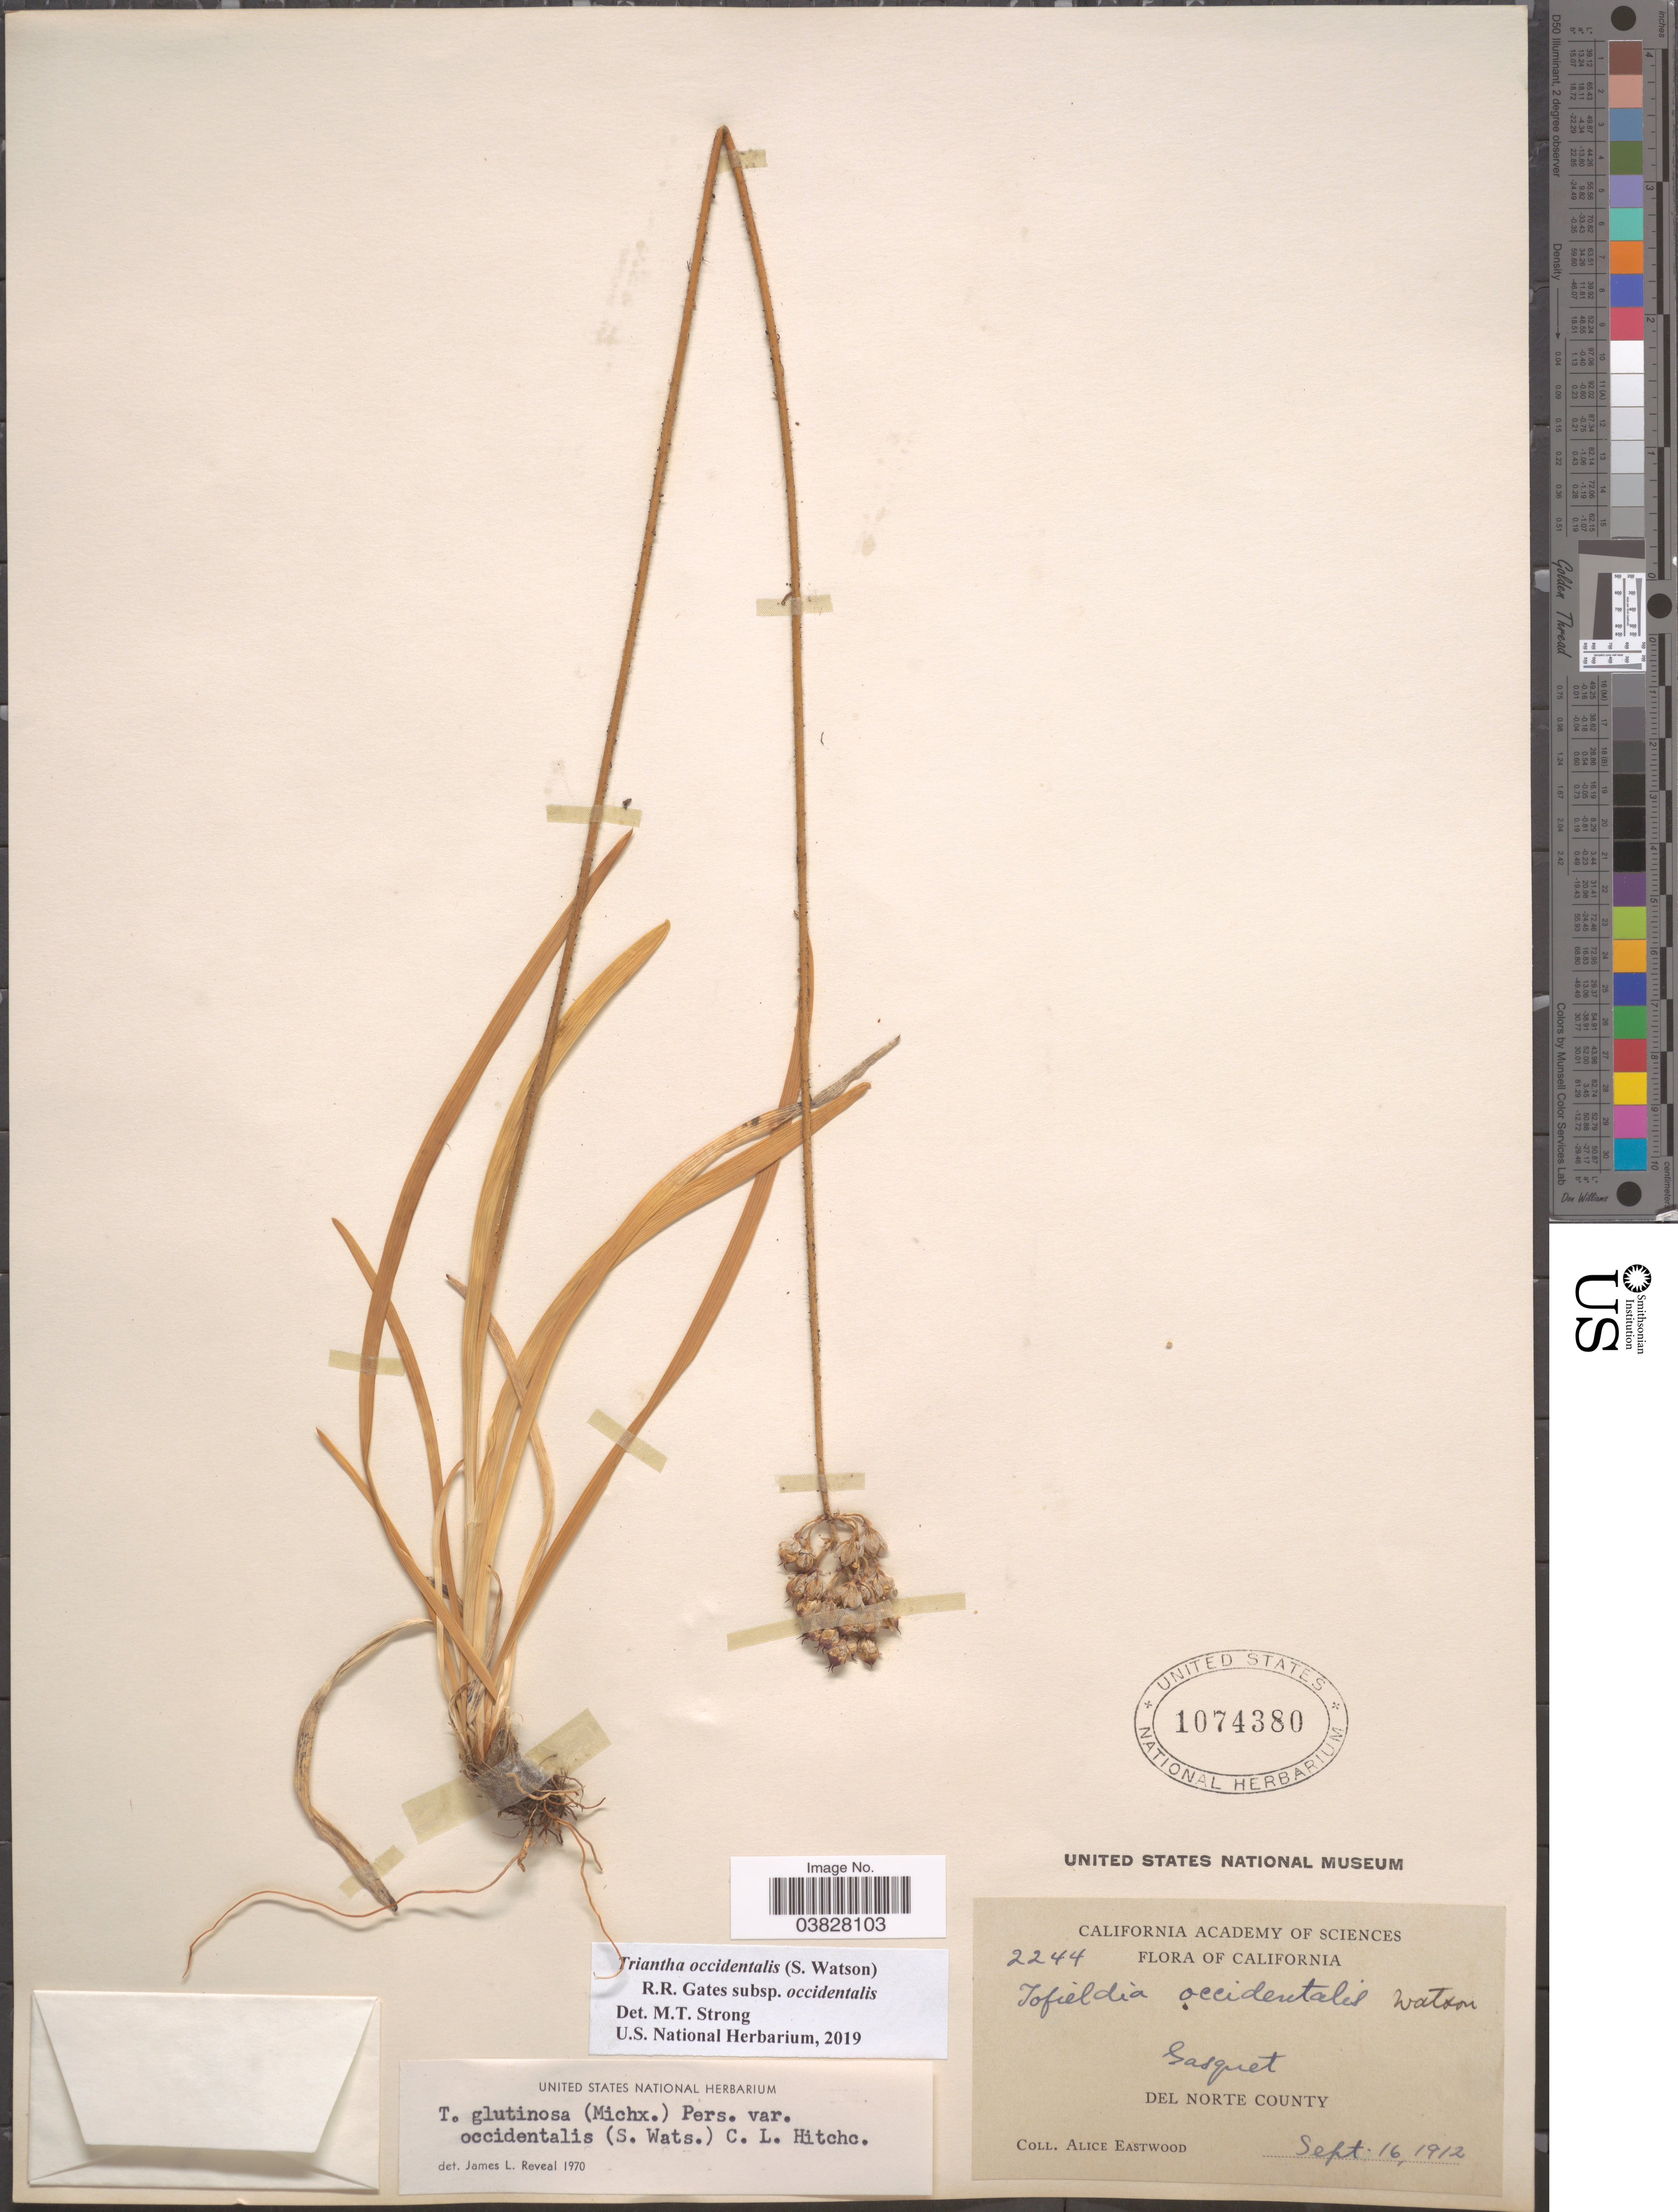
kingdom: Plantae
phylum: Tracheophyta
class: Liliopsida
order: Alismatales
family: Tofieldiaceae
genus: Triantha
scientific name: Triantha occidentalis subsp. occidentalis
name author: (S. Watson) R.R. Gates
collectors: A. Eastwood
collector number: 2244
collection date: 1912-09-16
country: United States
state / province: California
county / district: Del Norte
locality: Gasquet. Del Norte County.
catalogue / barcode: US 1074380